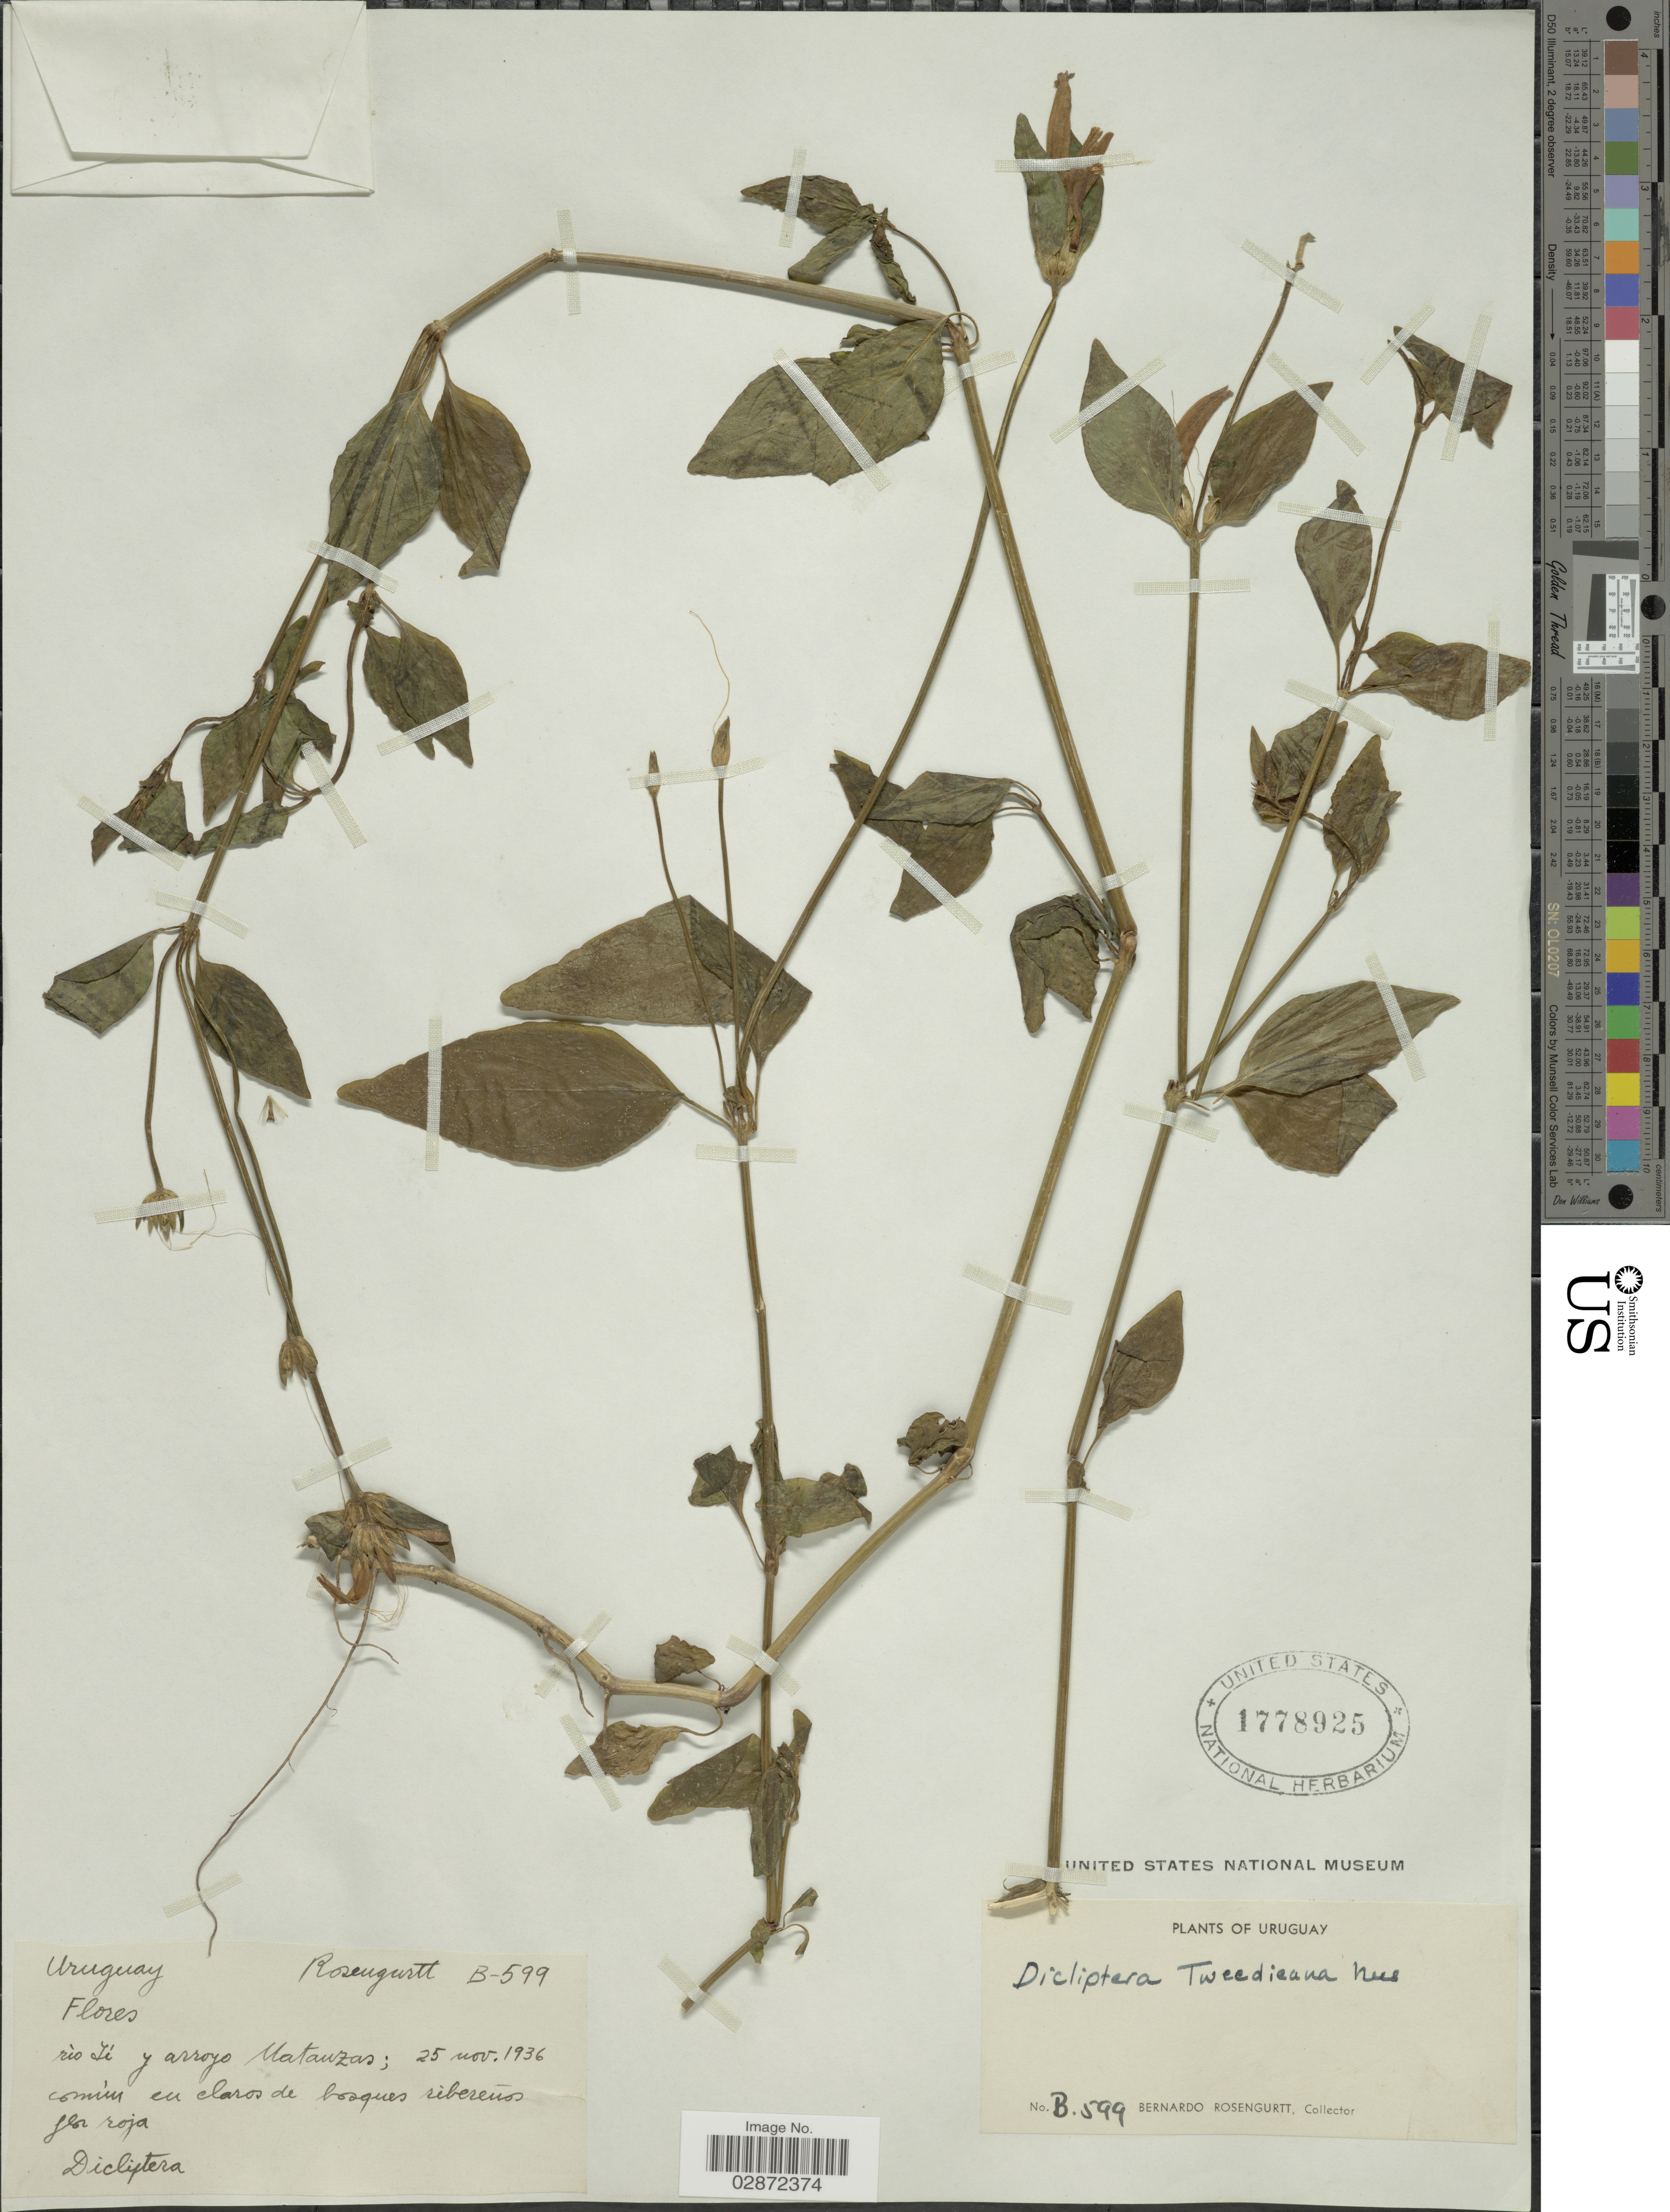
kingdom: Plantae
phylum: Tracheophyta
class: Magnoliopsida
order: Lamiales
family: Acanthaceae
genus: Dicliptera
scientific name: Dicliptera squarrosa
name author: Nees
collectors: B. Rosengurtt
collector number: B599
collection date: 1936-11-25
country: Uruguay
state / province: Flores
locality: Rio Yí y arroyo Matanzas.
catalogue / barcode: US 1778925